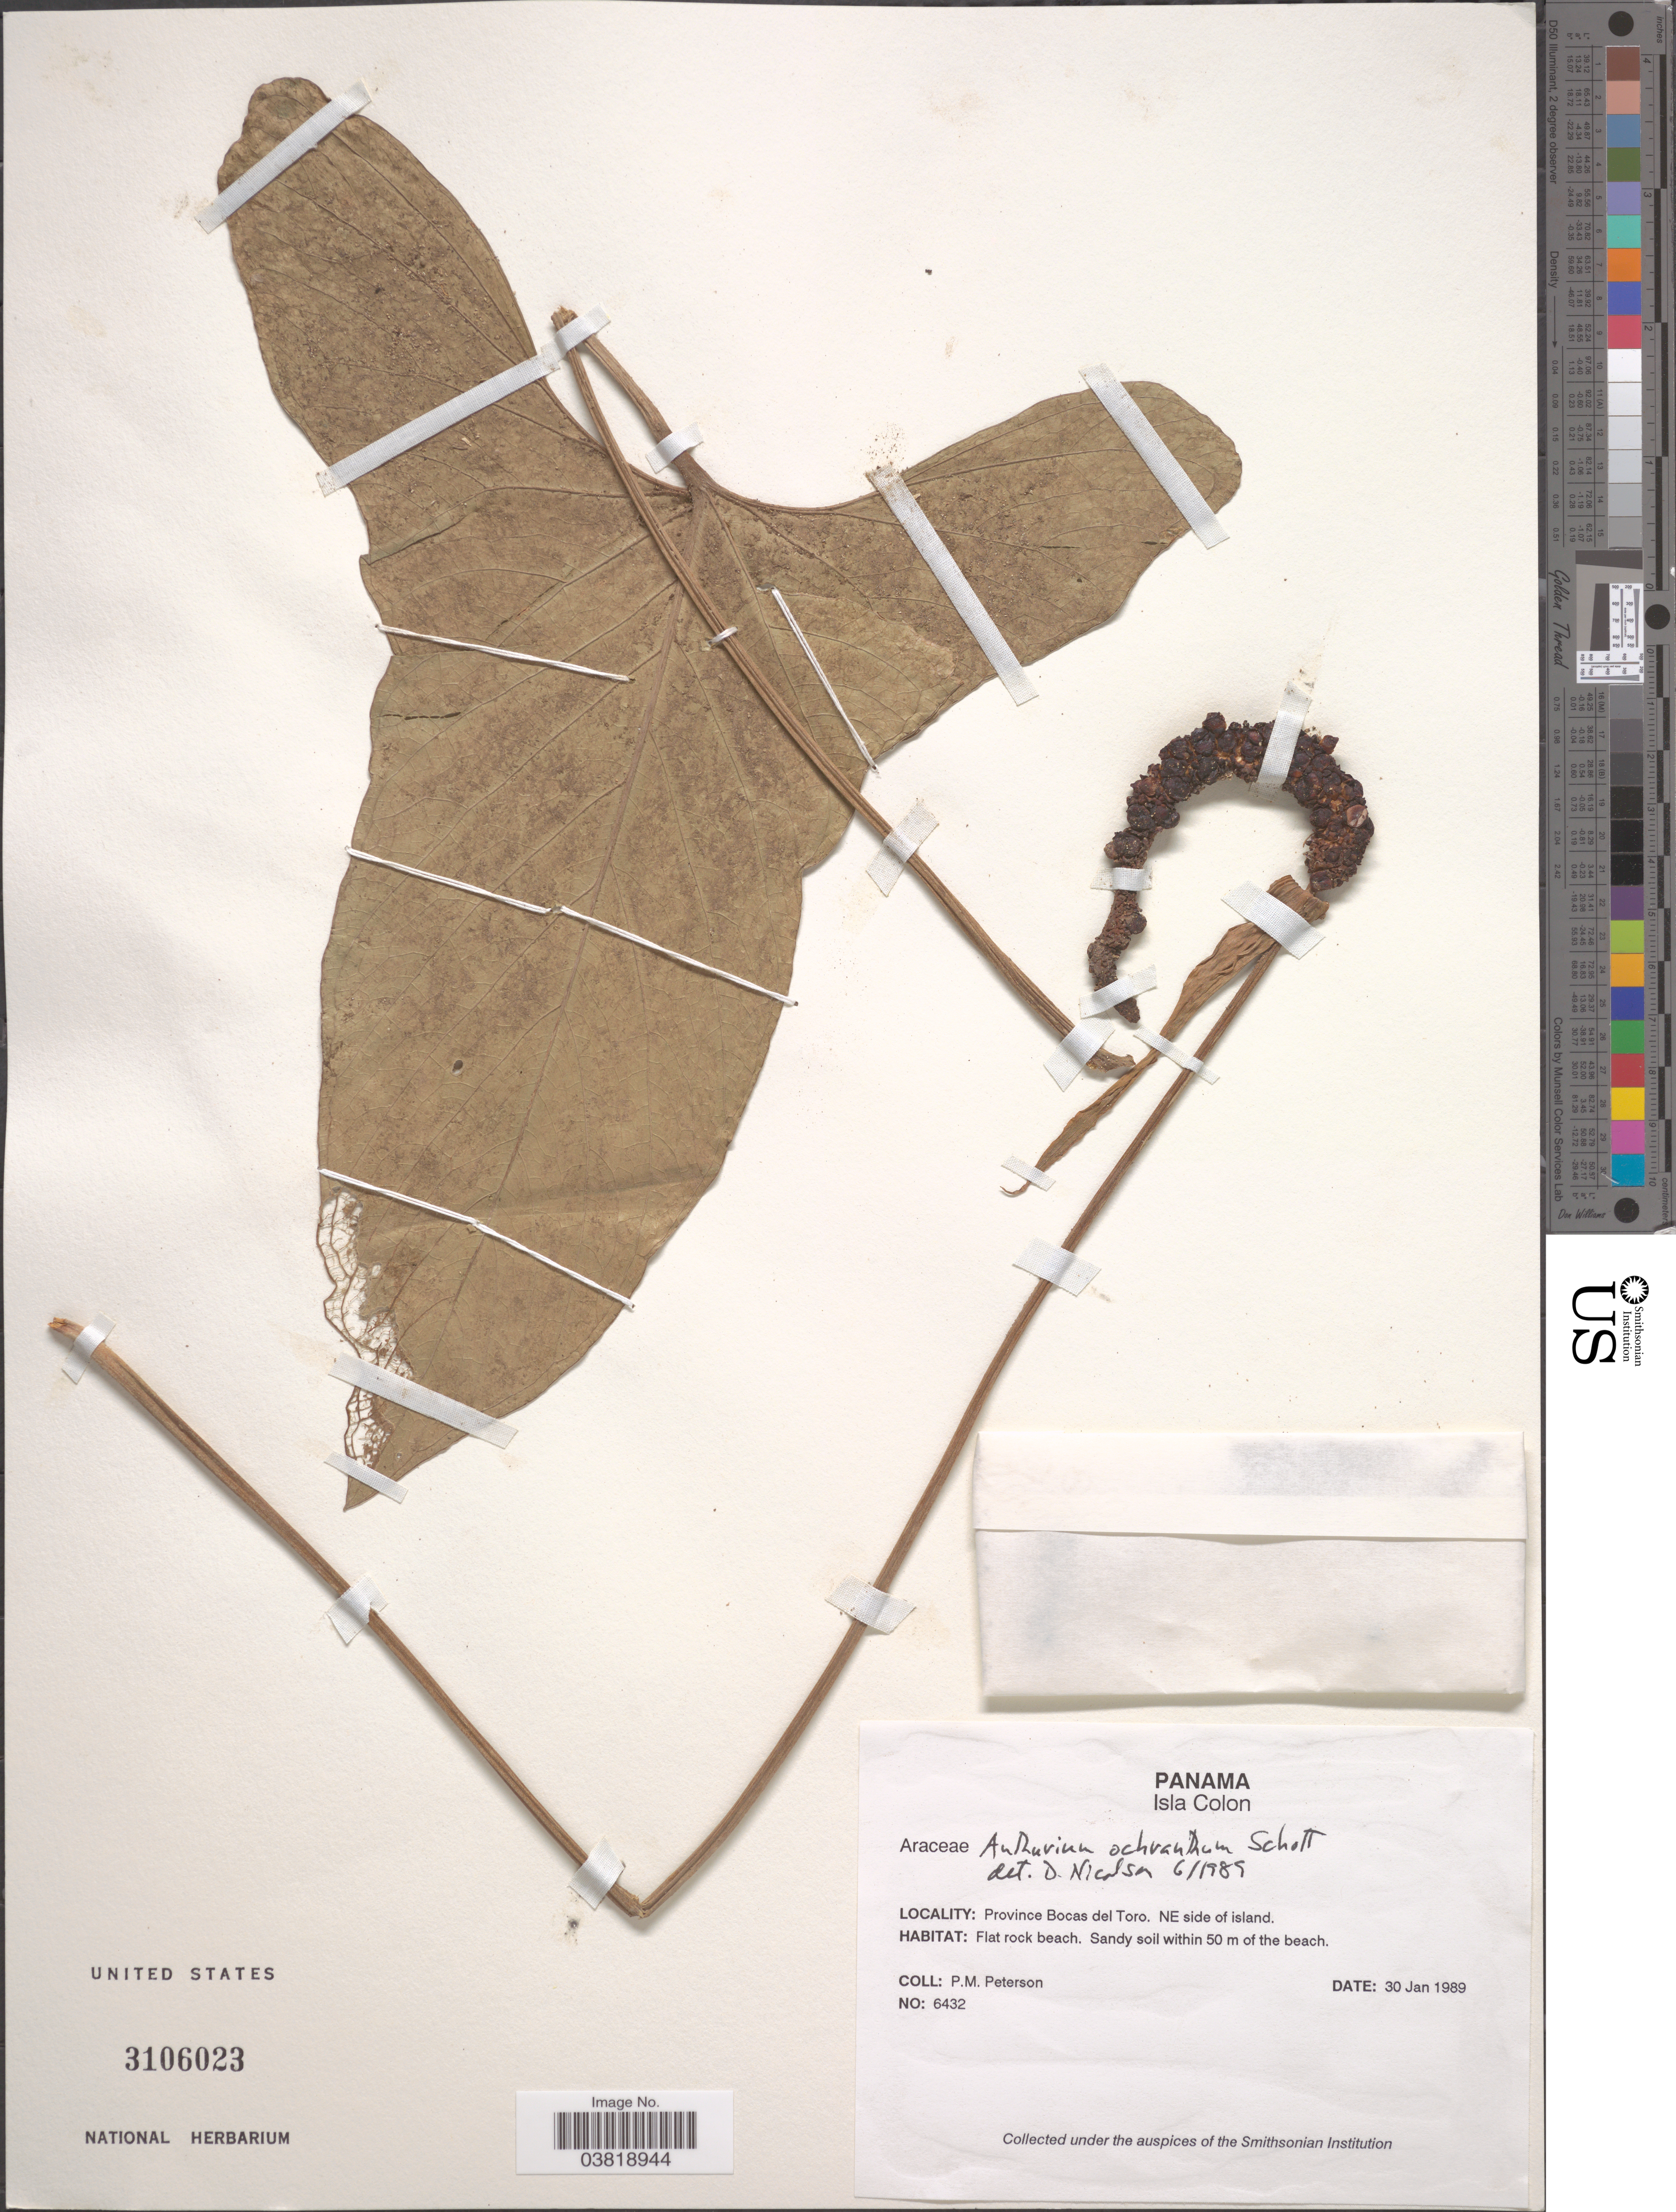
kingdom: Plantae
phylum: Tracheophyta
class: Liliopsida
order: Alismatales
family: Araceae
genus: Anthurium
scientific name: Anthurium ochranthum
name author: K. Koch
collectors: P. M. Peterson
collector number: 6432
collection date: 1989-01-30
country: Panama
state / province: Bocas del Toro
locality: Isla Colon. NE side of island. Sandy soil within 50 m of the beach.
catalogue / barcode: US 3106023